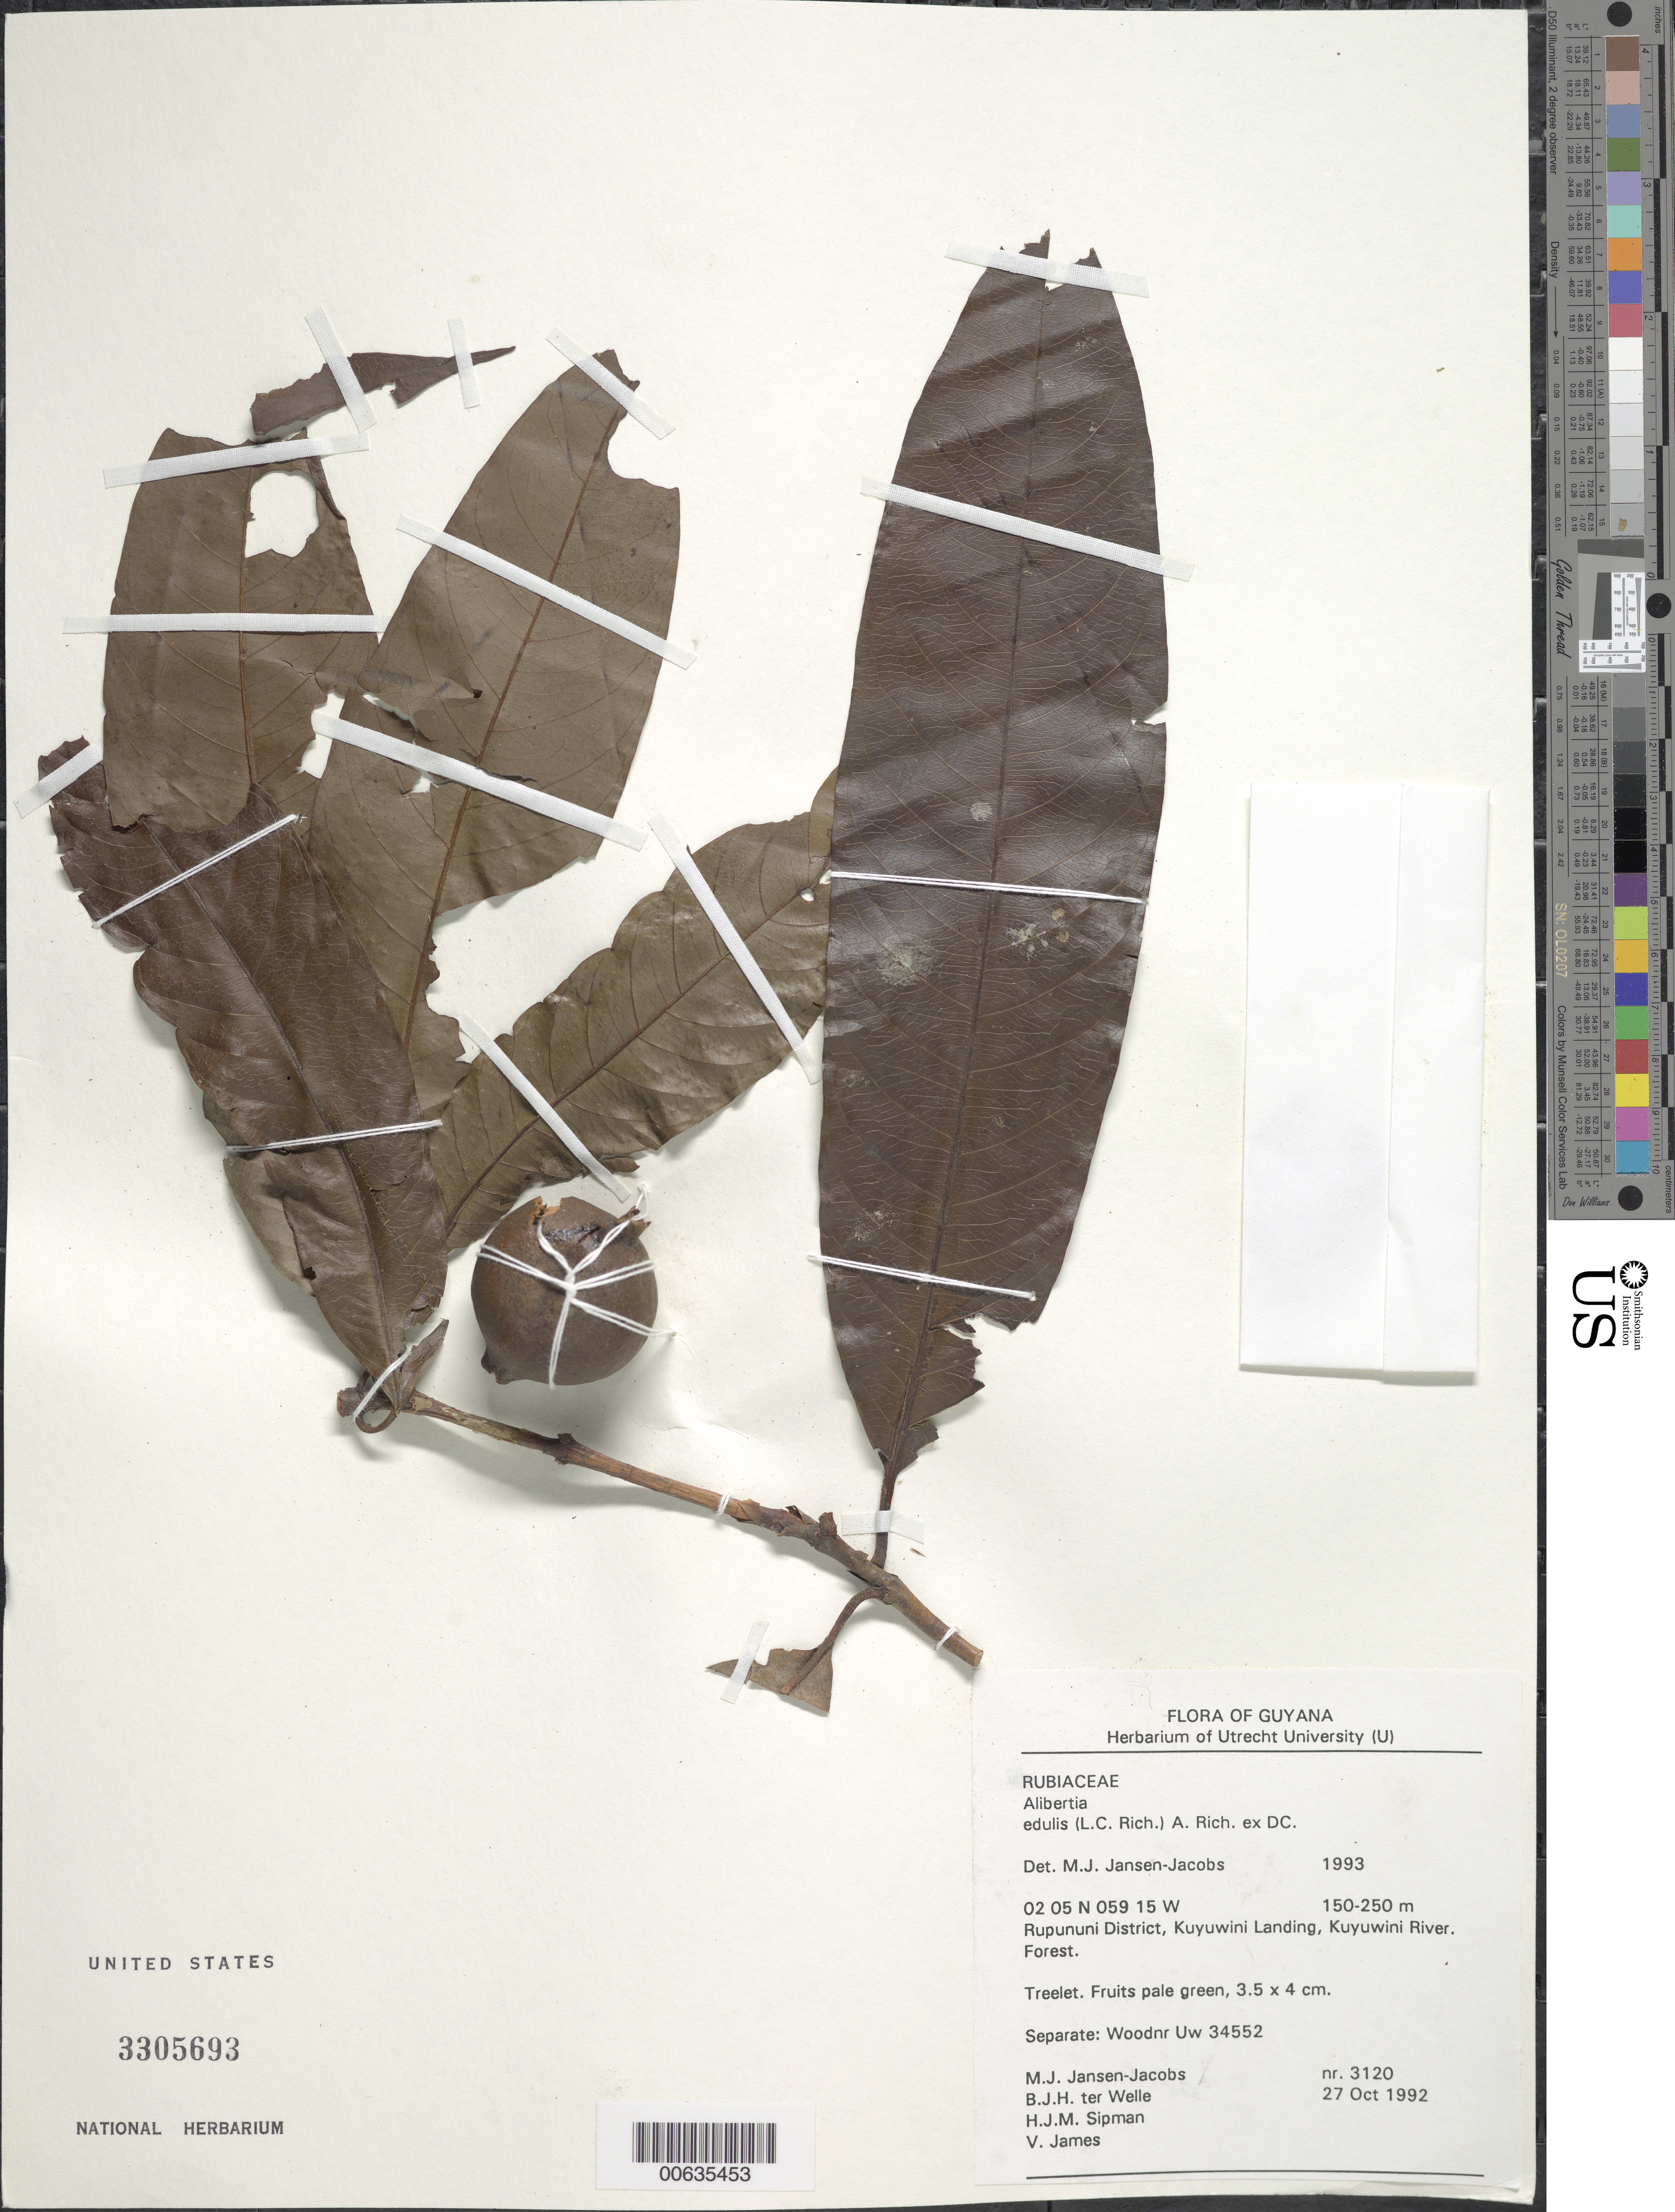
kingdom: Plantae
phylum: Tracheophyta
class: Magnoliopsida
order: Gentianales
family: Rubiaceae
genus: Alibertia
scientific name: Alibertia edulis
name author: (Rich.) A. Rich. ex DC.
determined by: Jansen-Jacobs, M. J., (U), Nationaal Herbarium Nederland, Utrecht University branch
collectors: M. J. Jansen-Jacobs, B. Welle, H. J. M. Sipman & V. James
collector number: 3120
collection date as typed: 27-Oct-92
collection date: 1992-10-27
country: Guyana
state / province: U. Takutu-U. Essequibo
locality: Kuyuwini Landing, Kuyuwini River, Rupununi District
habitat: Forest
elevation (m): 150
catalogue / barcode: US 3305693